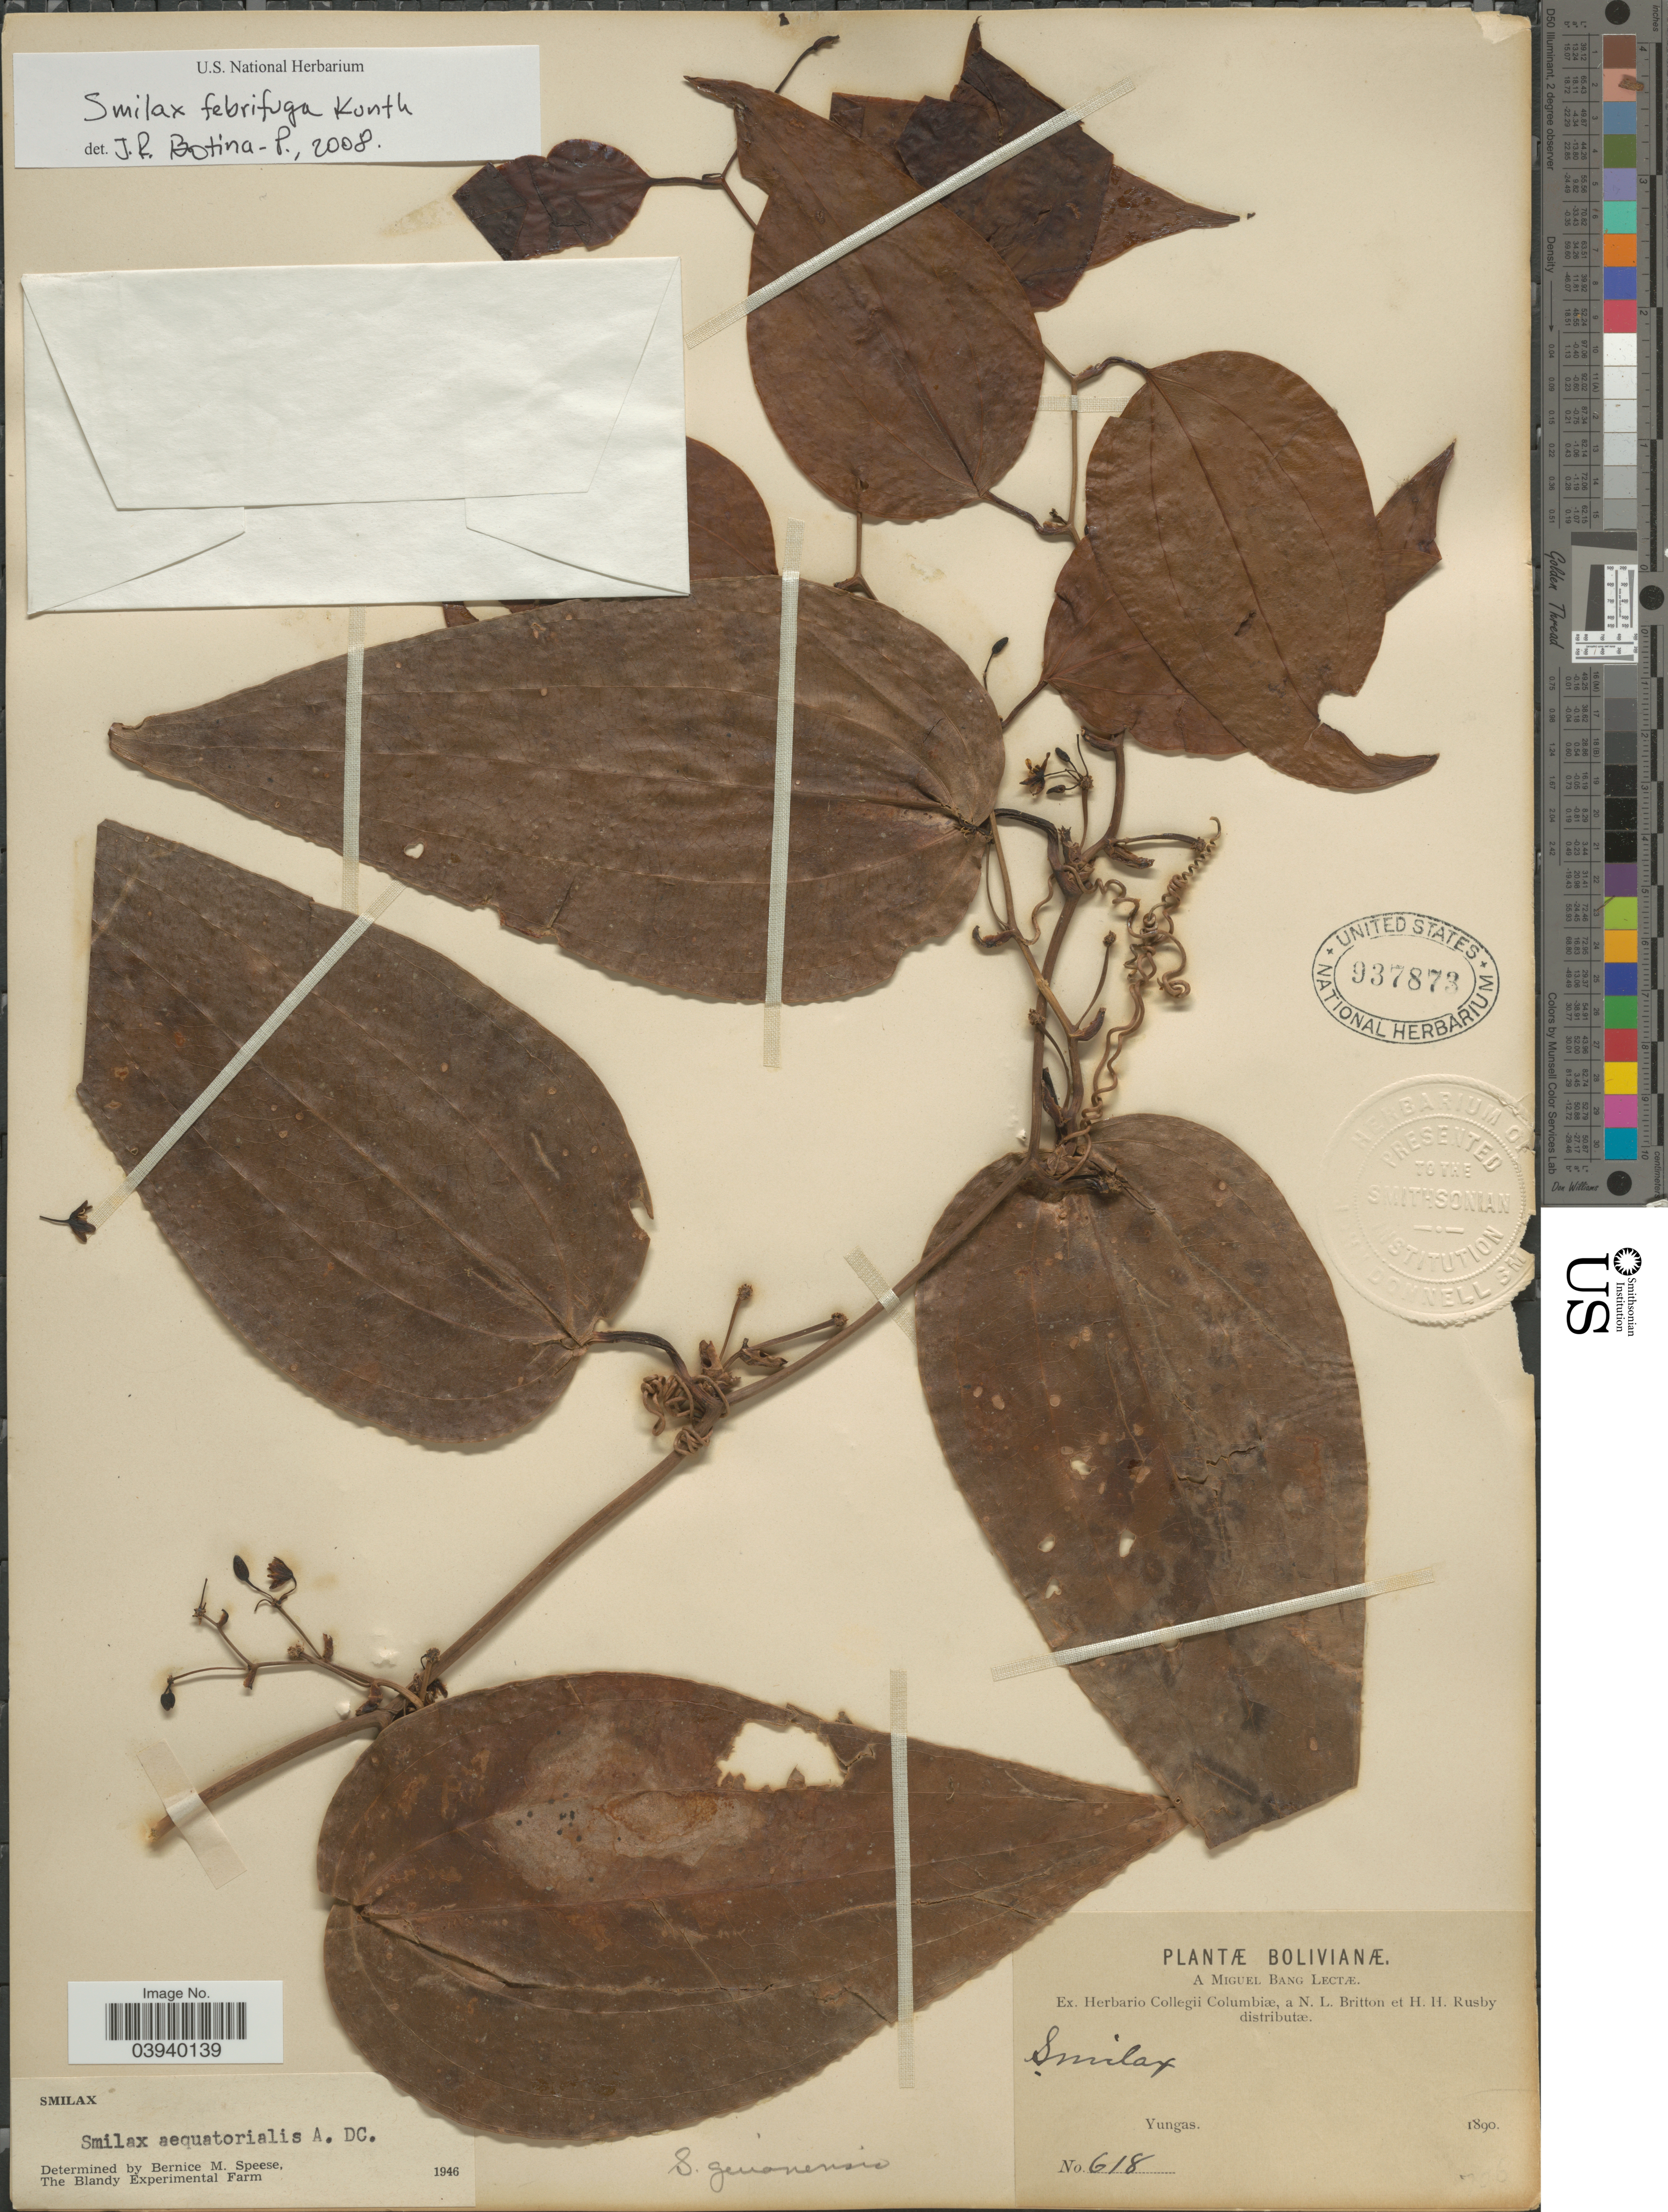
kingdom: Plantae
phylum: Tracheophyta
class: Liliopsida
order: Liliales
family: Smilacaceae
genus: Smilax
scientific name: Smilax febrifuga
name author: Kunth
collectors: M. Bang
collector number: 618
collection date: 1890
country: Bolivia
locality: Yungas.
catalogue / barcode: US 937873